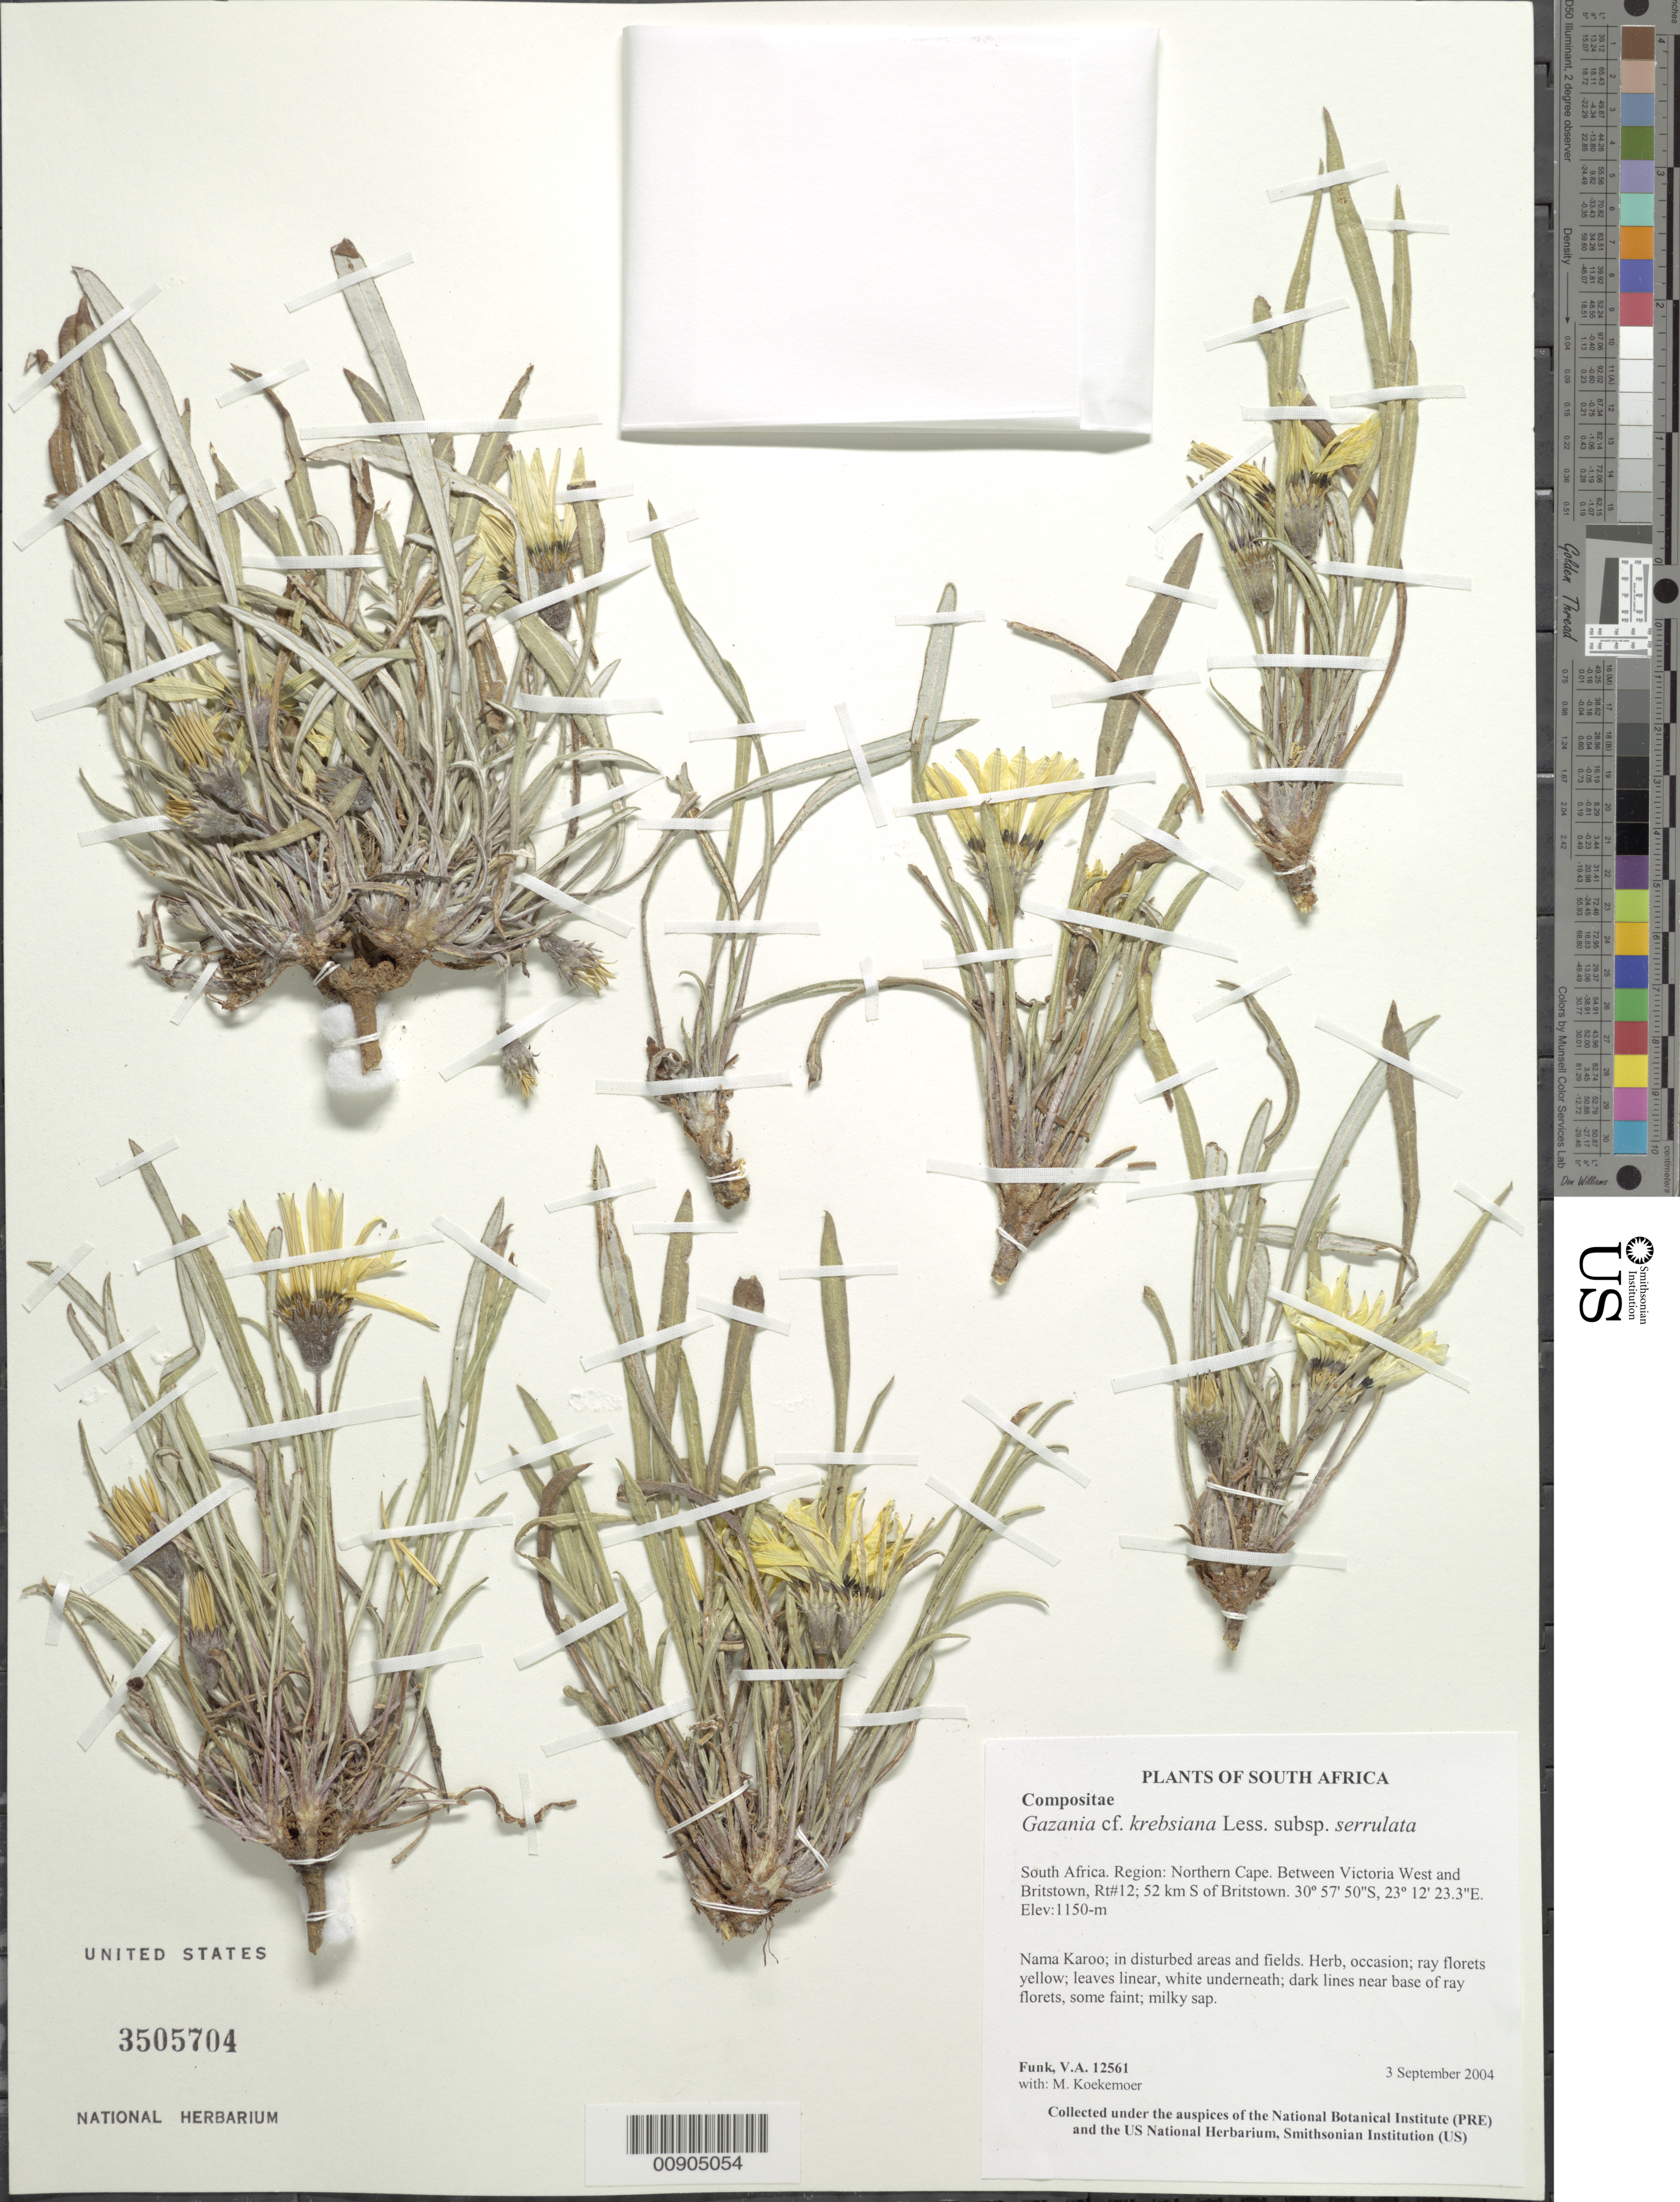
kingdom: Plantae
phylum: Tracheophyta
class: Magnoliopsida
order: Asterales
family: Asteraceae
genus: Gazania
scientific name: Gazania krebsiana subsp. serrulata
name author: (DC.) Roessler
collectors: V. Funk & M. Koekemoer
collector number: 12561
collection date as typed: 3 September 2004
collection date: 2004-09-03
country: South Africa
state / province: Northern Cape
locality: Northern Cape, between Victoria West and Britstown, Rt. 12, 52 km S of Britstown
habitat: Nama Karoo; in disturbed areas and fields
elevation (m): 1150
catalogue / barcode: US 3505704